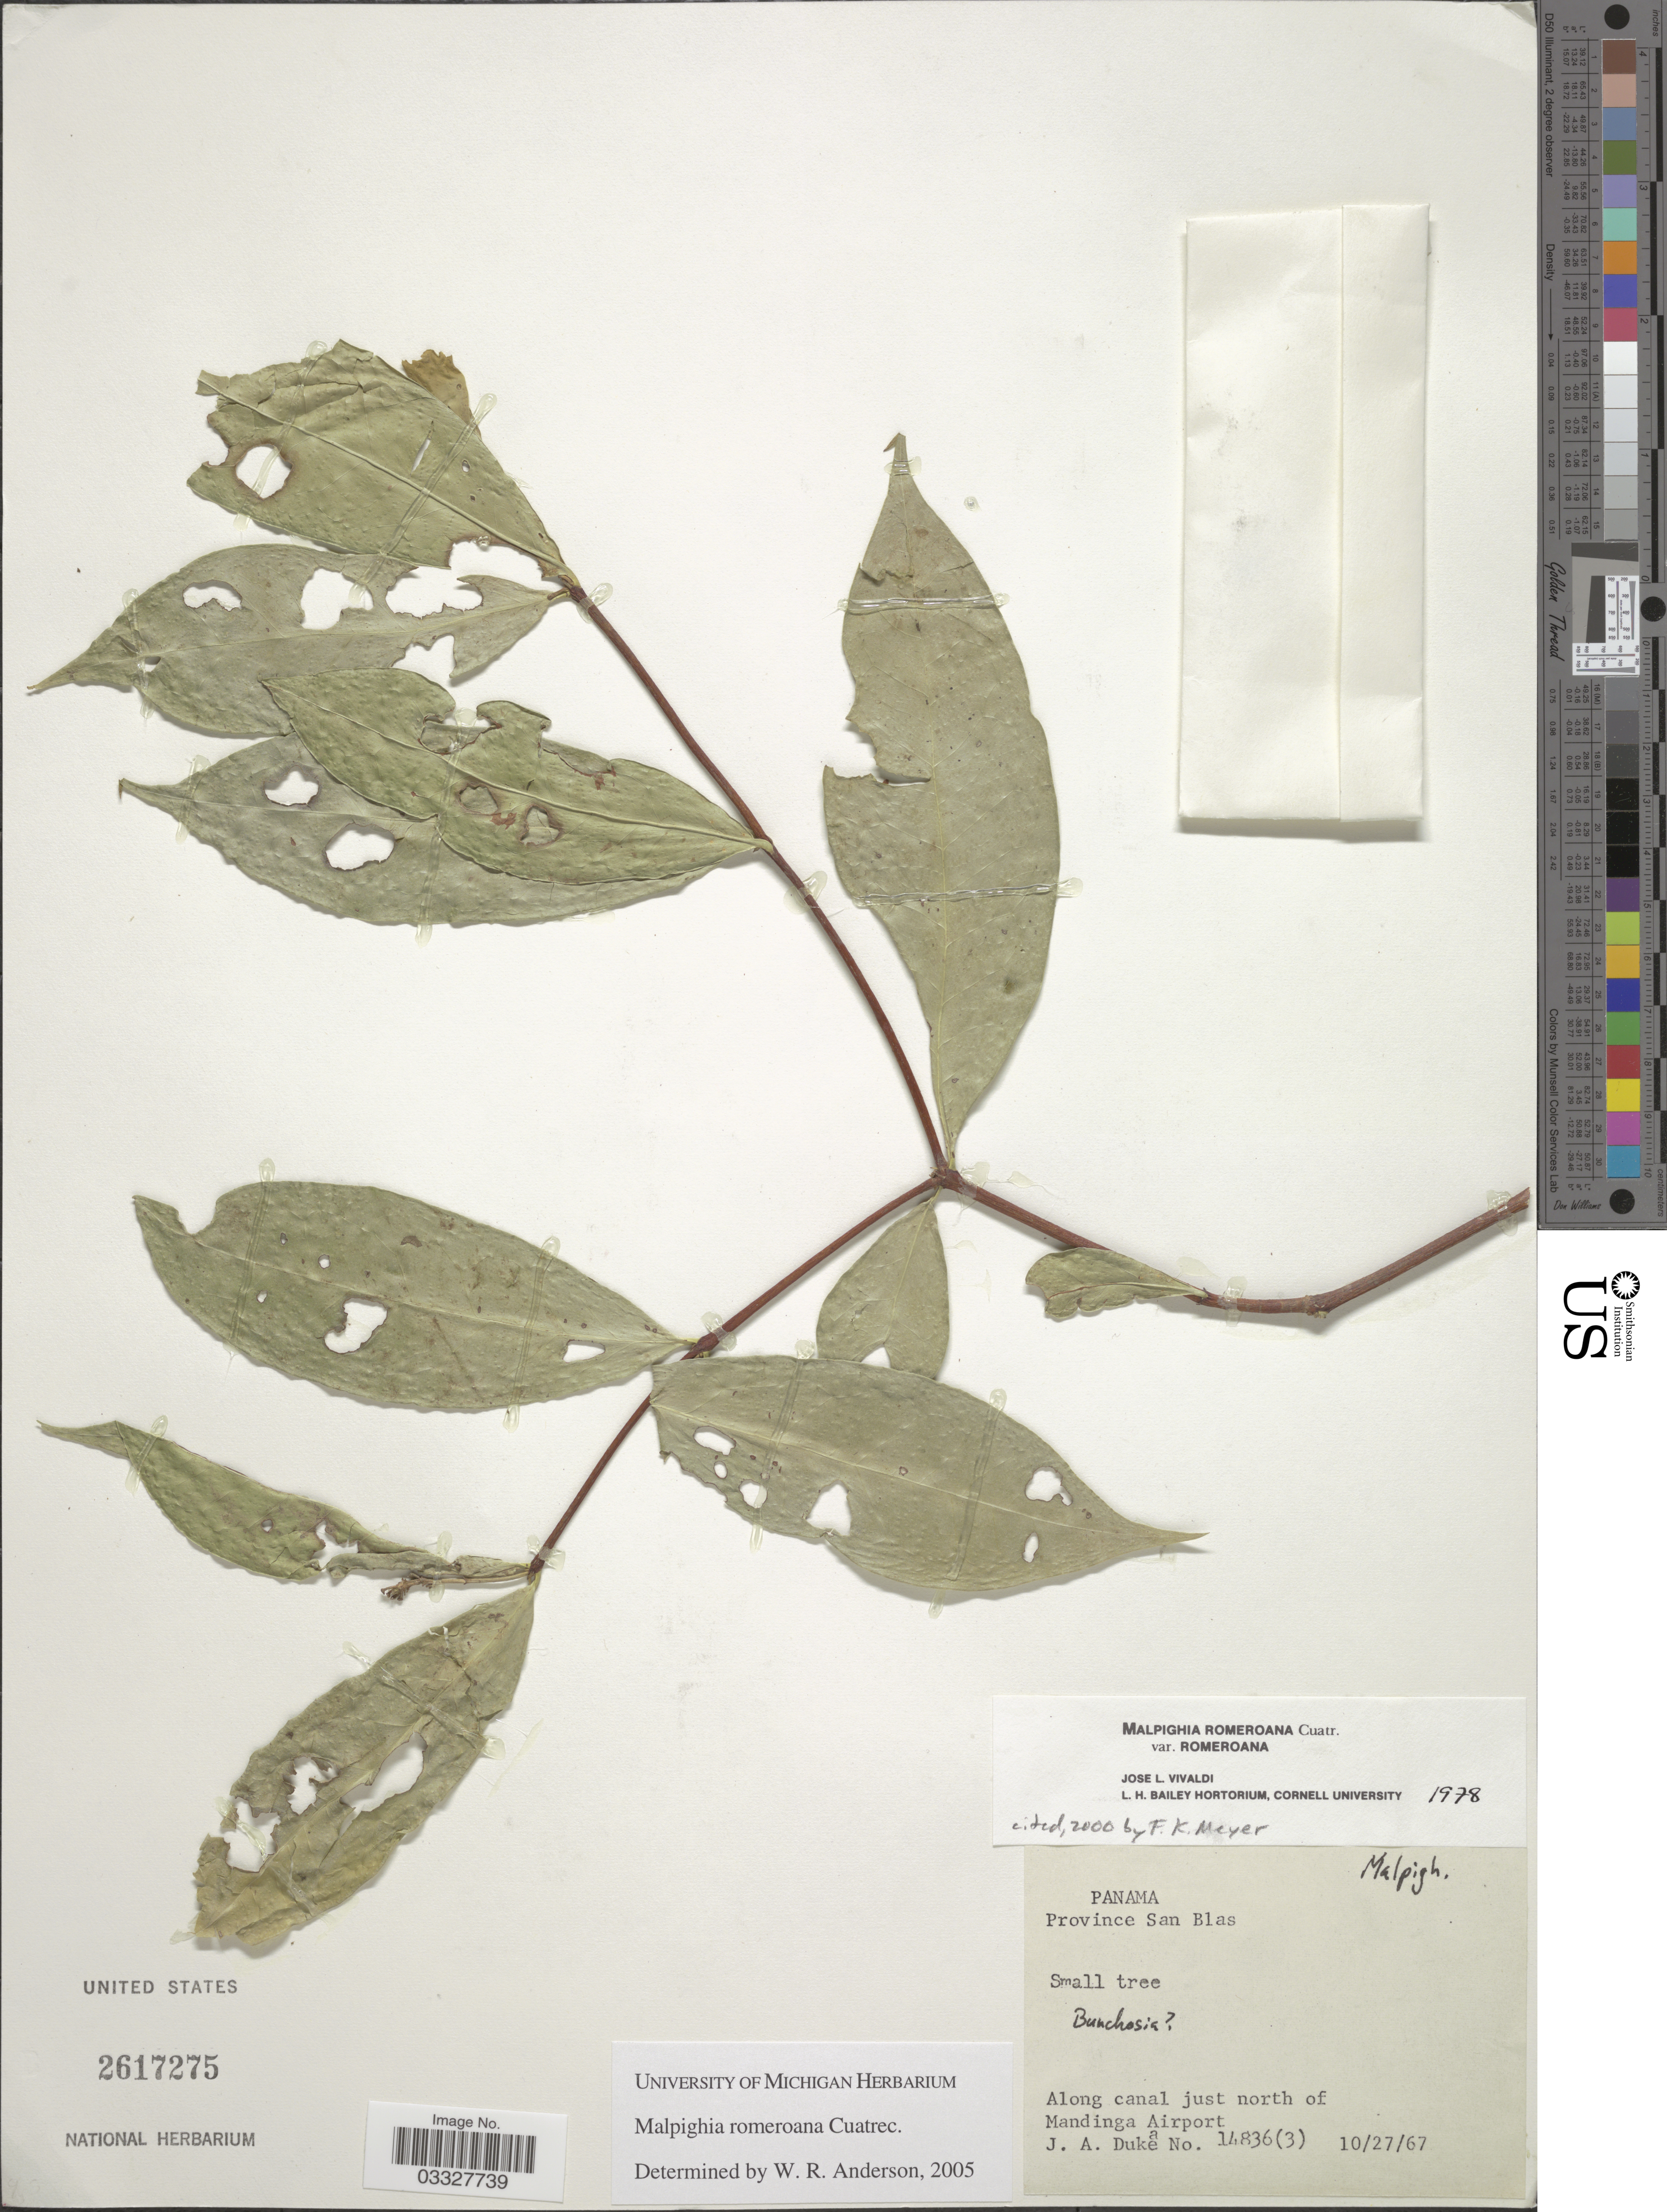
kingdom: Plantae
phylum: Tracheophyta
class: Magnoliopsida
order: Malpighiales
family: Malpighiaceae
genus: Malpighia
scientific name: Malpighia romeroana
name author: Cuatrec.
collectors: J. A. Duke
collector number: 14836 (3)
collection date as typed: Transcribed d/m/y: 27/10/67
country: Panama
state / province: Kuna Yala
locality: Province San Blas. Along canal just north of Mandinga Airport.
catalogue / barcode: US 2617275